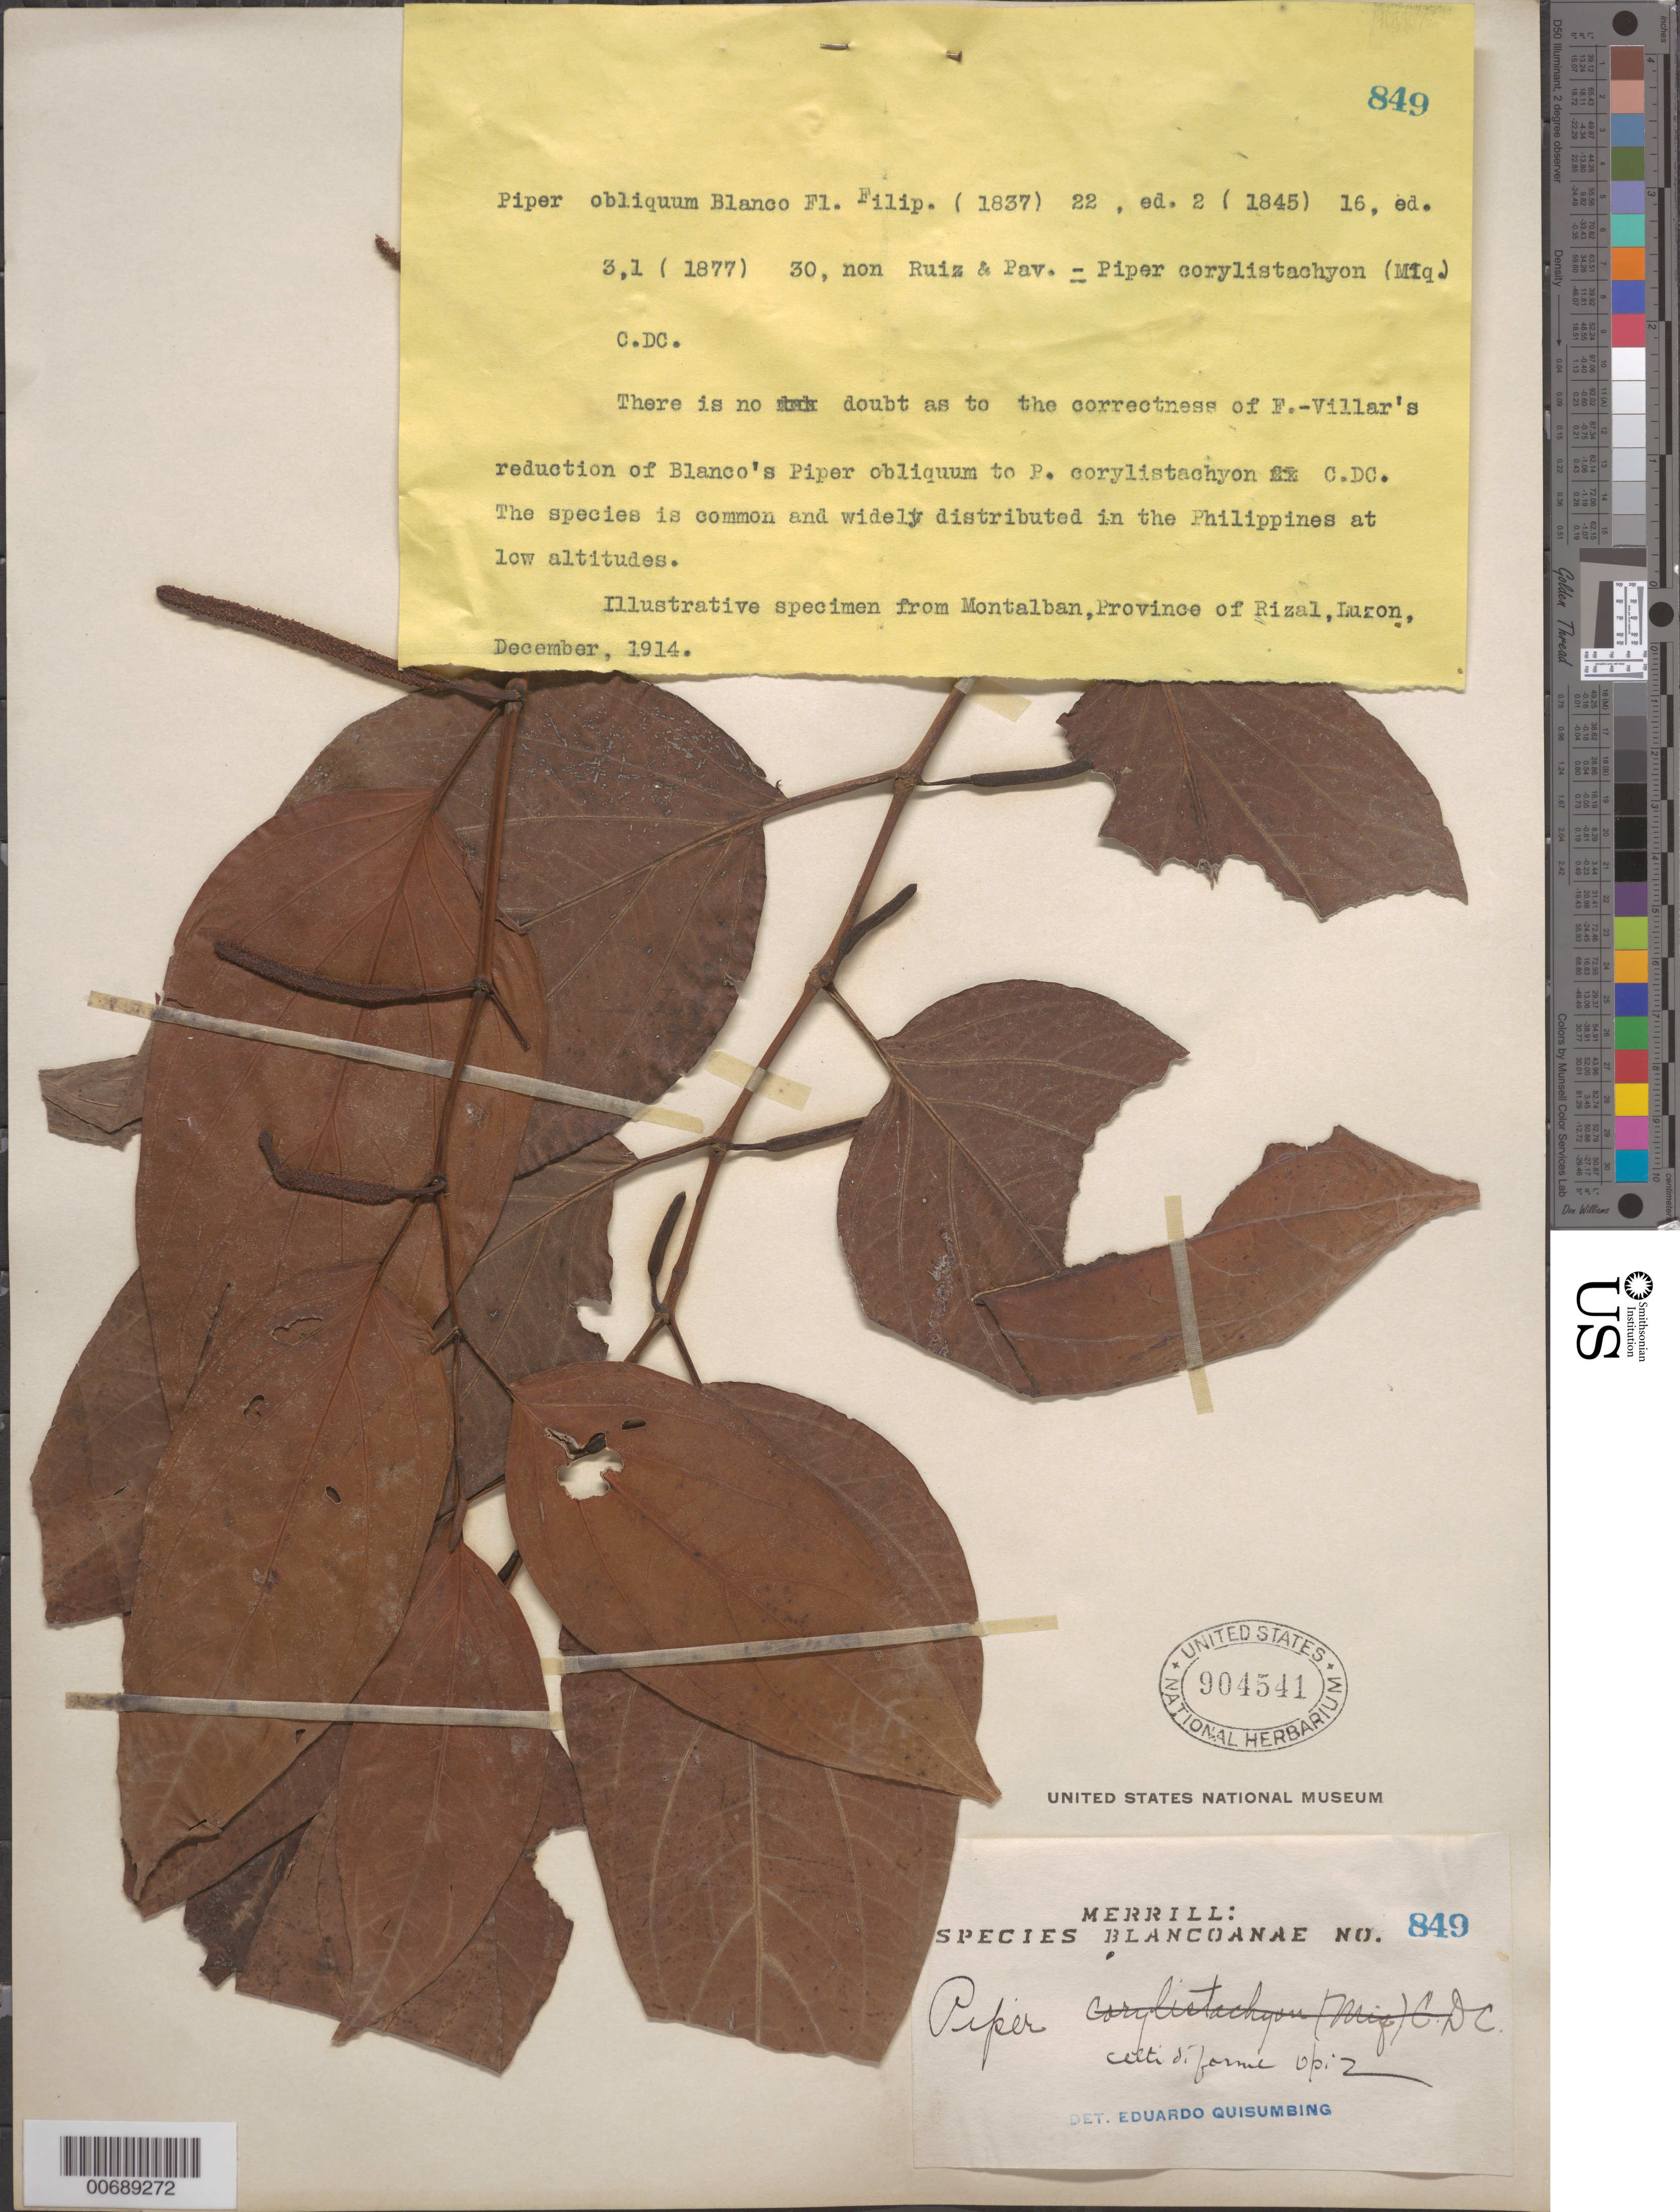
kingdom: Plantae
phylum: Tracheophyta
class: Magnoliopsida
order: Piperales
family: Piperaceae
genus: Piper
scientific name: Piper corylistachyon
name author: (Miq.) C. DC.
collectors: E. D. Merrill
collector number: Sp. Blancoan. 0849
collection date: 1914-12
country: Philippines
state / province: Calabarzon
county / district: Rizal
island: Luzon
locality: Montalban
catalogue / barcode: US 904541